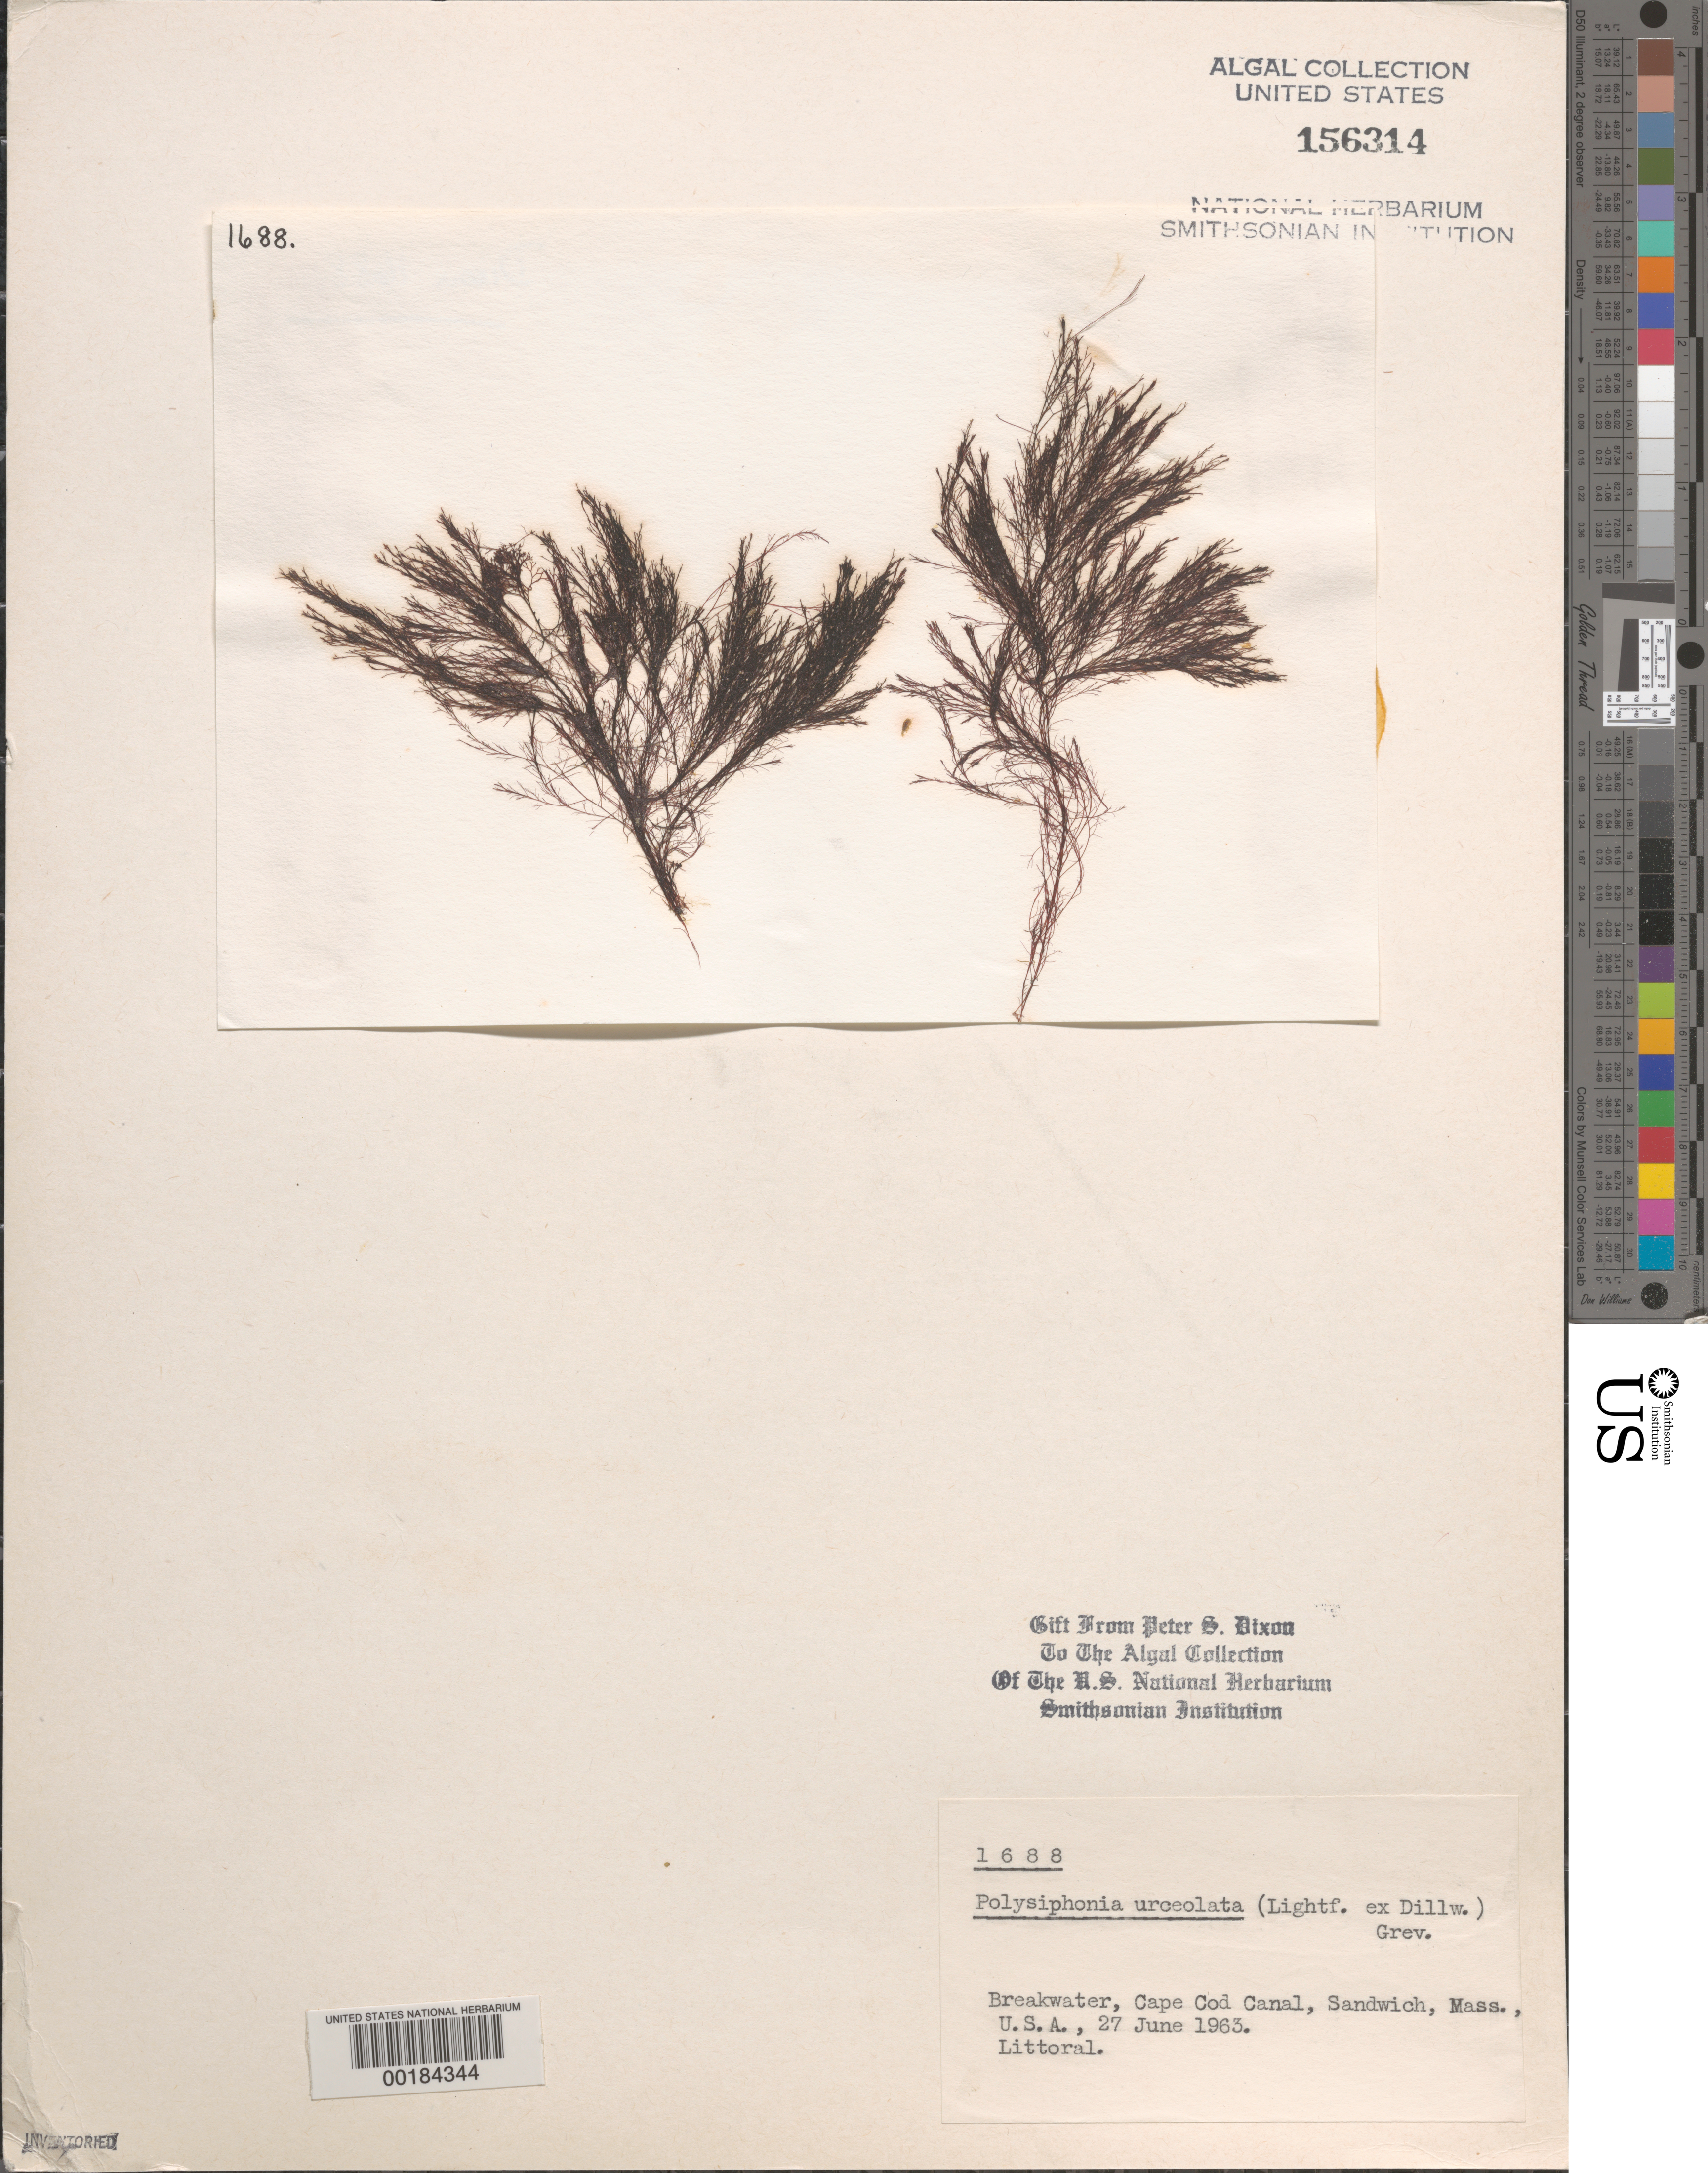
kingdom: Plantae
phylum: Rhodophyta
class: Florideophyceae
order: Ceramiales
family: Rhodomelaceae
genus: Polysiphonia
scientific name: Polysiphonia urceolata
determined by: Dixon, P. S.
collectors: P. S. Dixon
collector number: PSD 1688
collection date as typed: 27 Jun 1963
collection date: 1963-06-27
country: United States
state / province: Massachusetts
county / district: Barnstable County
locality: Cape Cod Canal, Sandwich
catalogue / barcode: US 156314